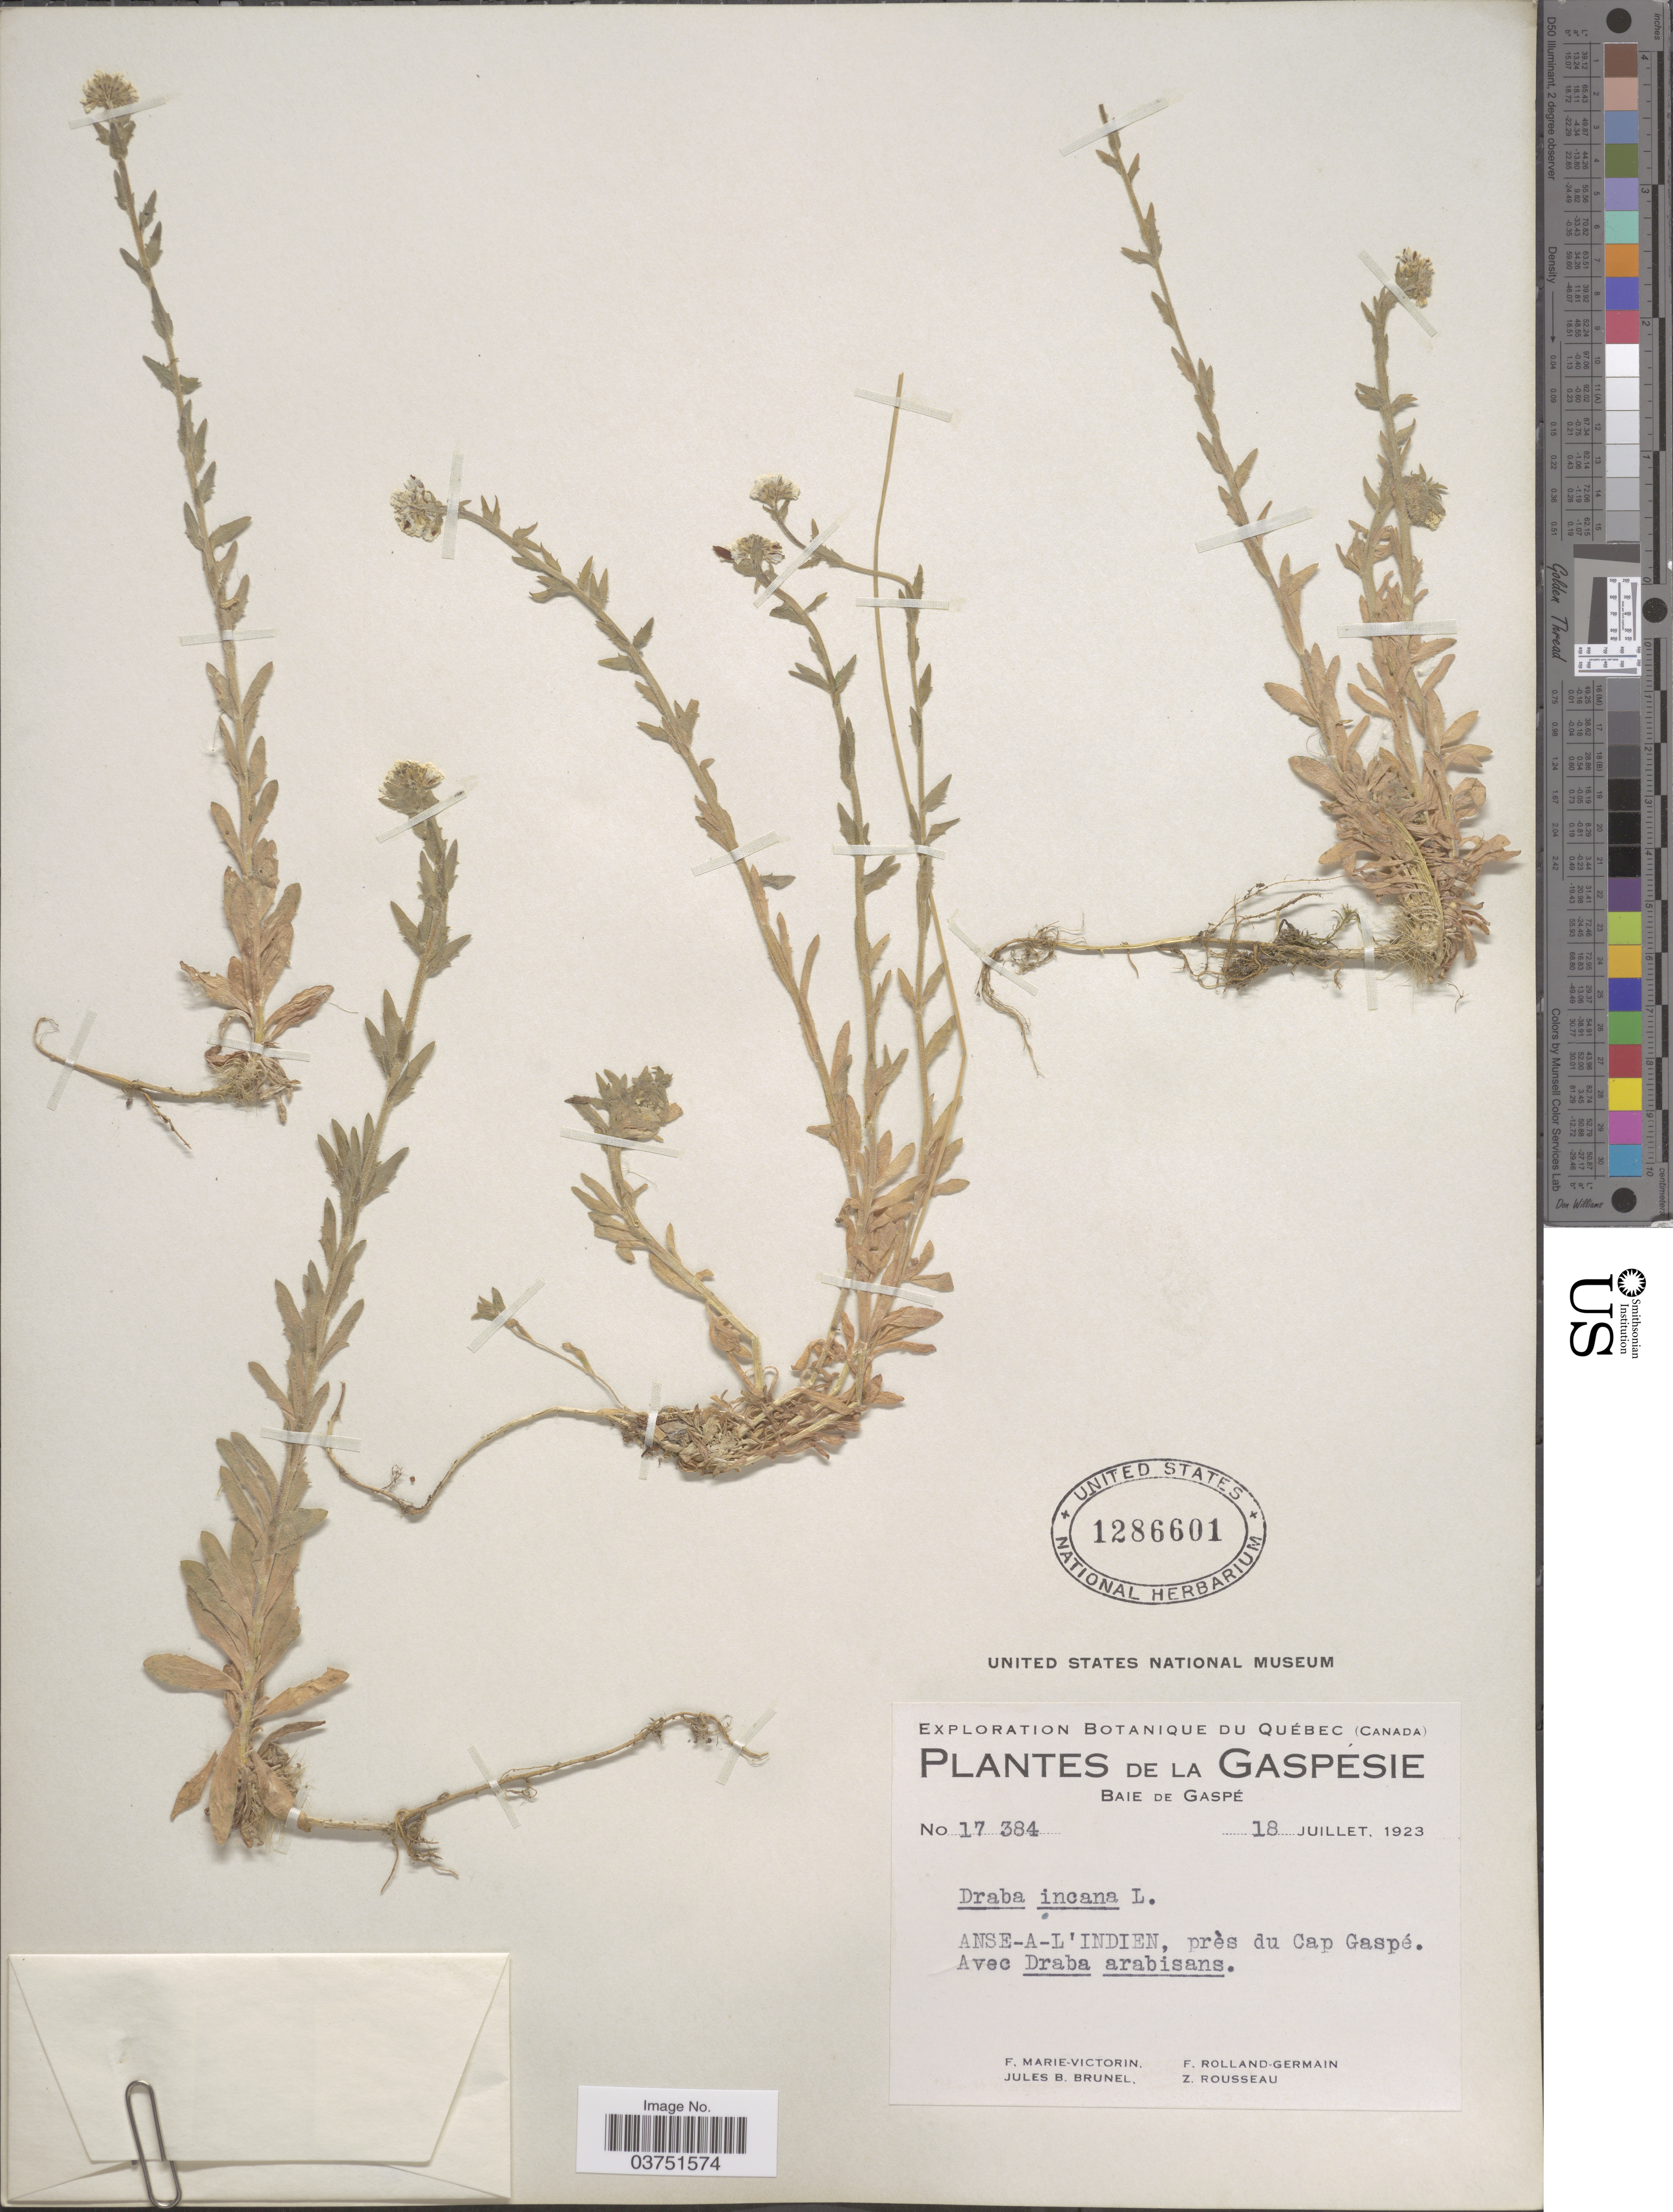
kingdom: Plantae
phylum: Tracheophyta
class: Magnoliopsida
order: Brassicales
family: Brassicaceae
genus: Draba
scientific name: Draba incana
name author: L.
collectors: F. Marie-Victorin, J. Brunel, Rolland-Germain & Z. Rousseau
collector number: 17384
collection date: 1923-07-18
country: Canada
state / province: Quebec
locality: La Gaspesie. Baie De Gaspe. Anse-A-L'Indien, pres du Cap Gaspe.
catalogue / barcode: US 1286601